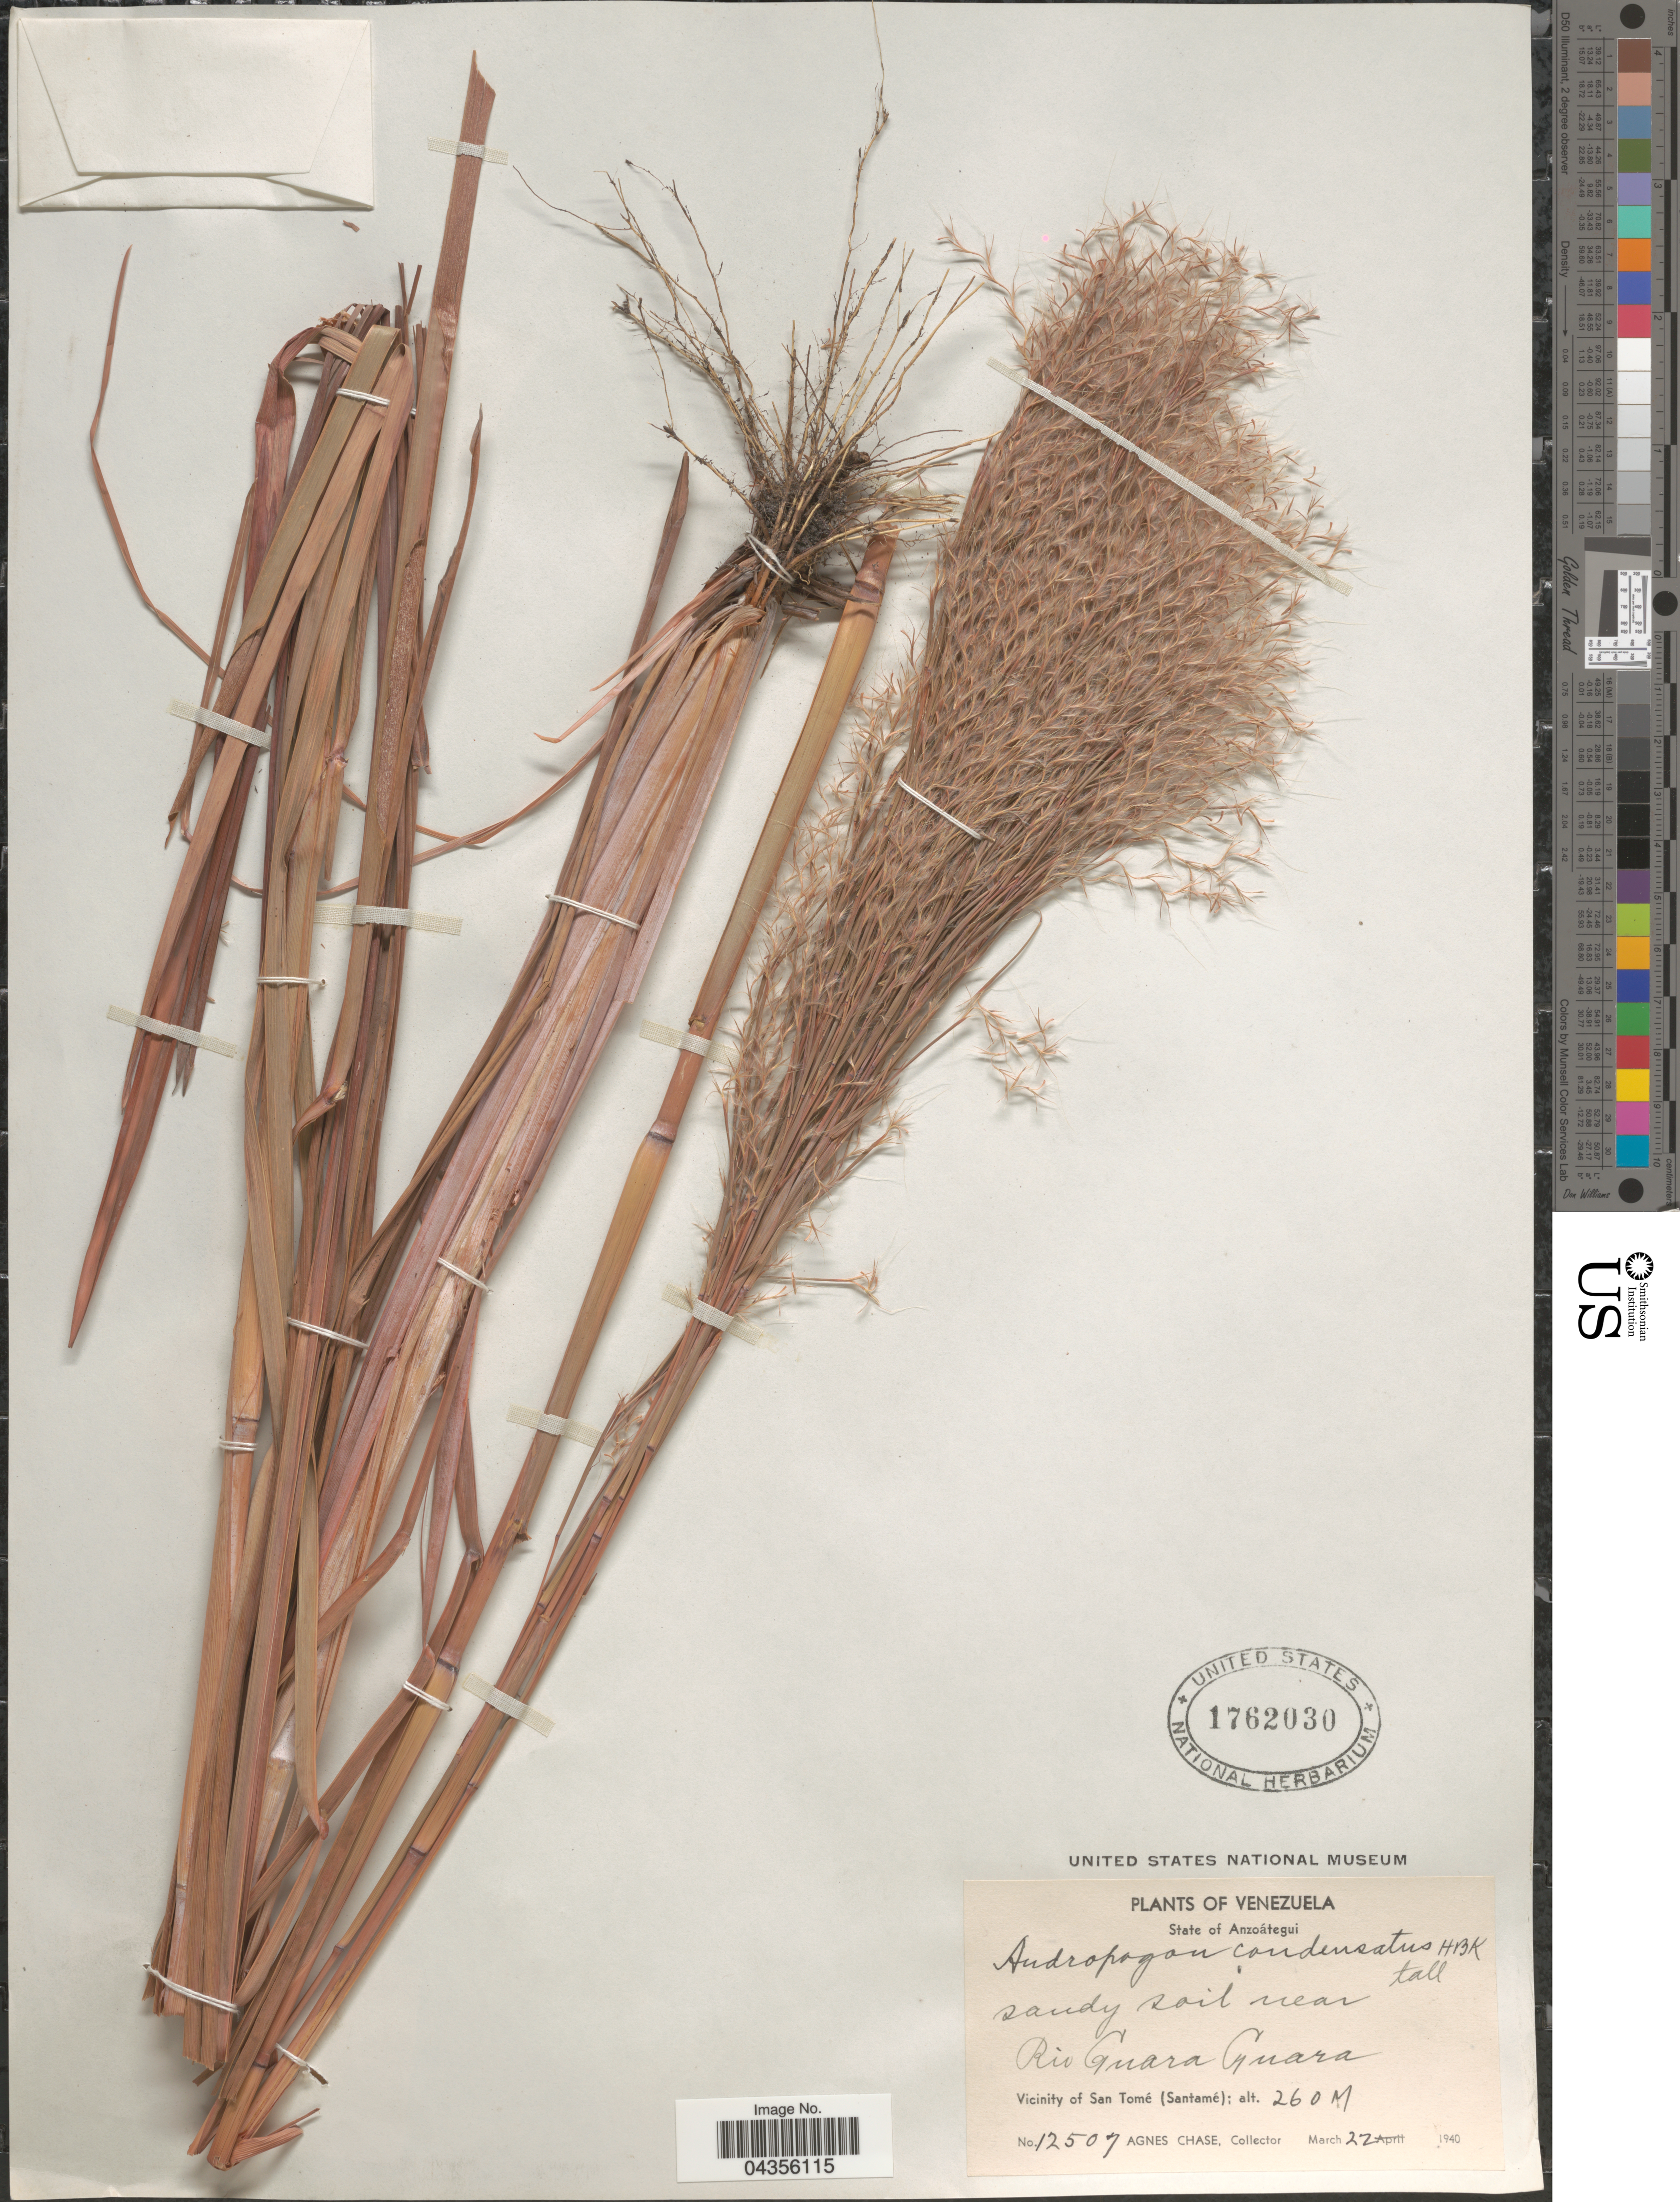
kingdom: Plantae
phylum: Tracheophyta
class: Liliopsida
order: Poales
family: Poaceae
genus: Schizachyrium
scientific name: Schizachyrium condensatum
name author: (Kunth) Nees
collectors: A. Chase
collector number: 12507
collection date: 1940-03-22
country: Venezuela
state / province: Anzoategui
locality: Sandy soil near Rio Guara Guara. Vicinity of San Tomé (Santamé).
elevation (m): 260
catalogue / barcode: US 1762030